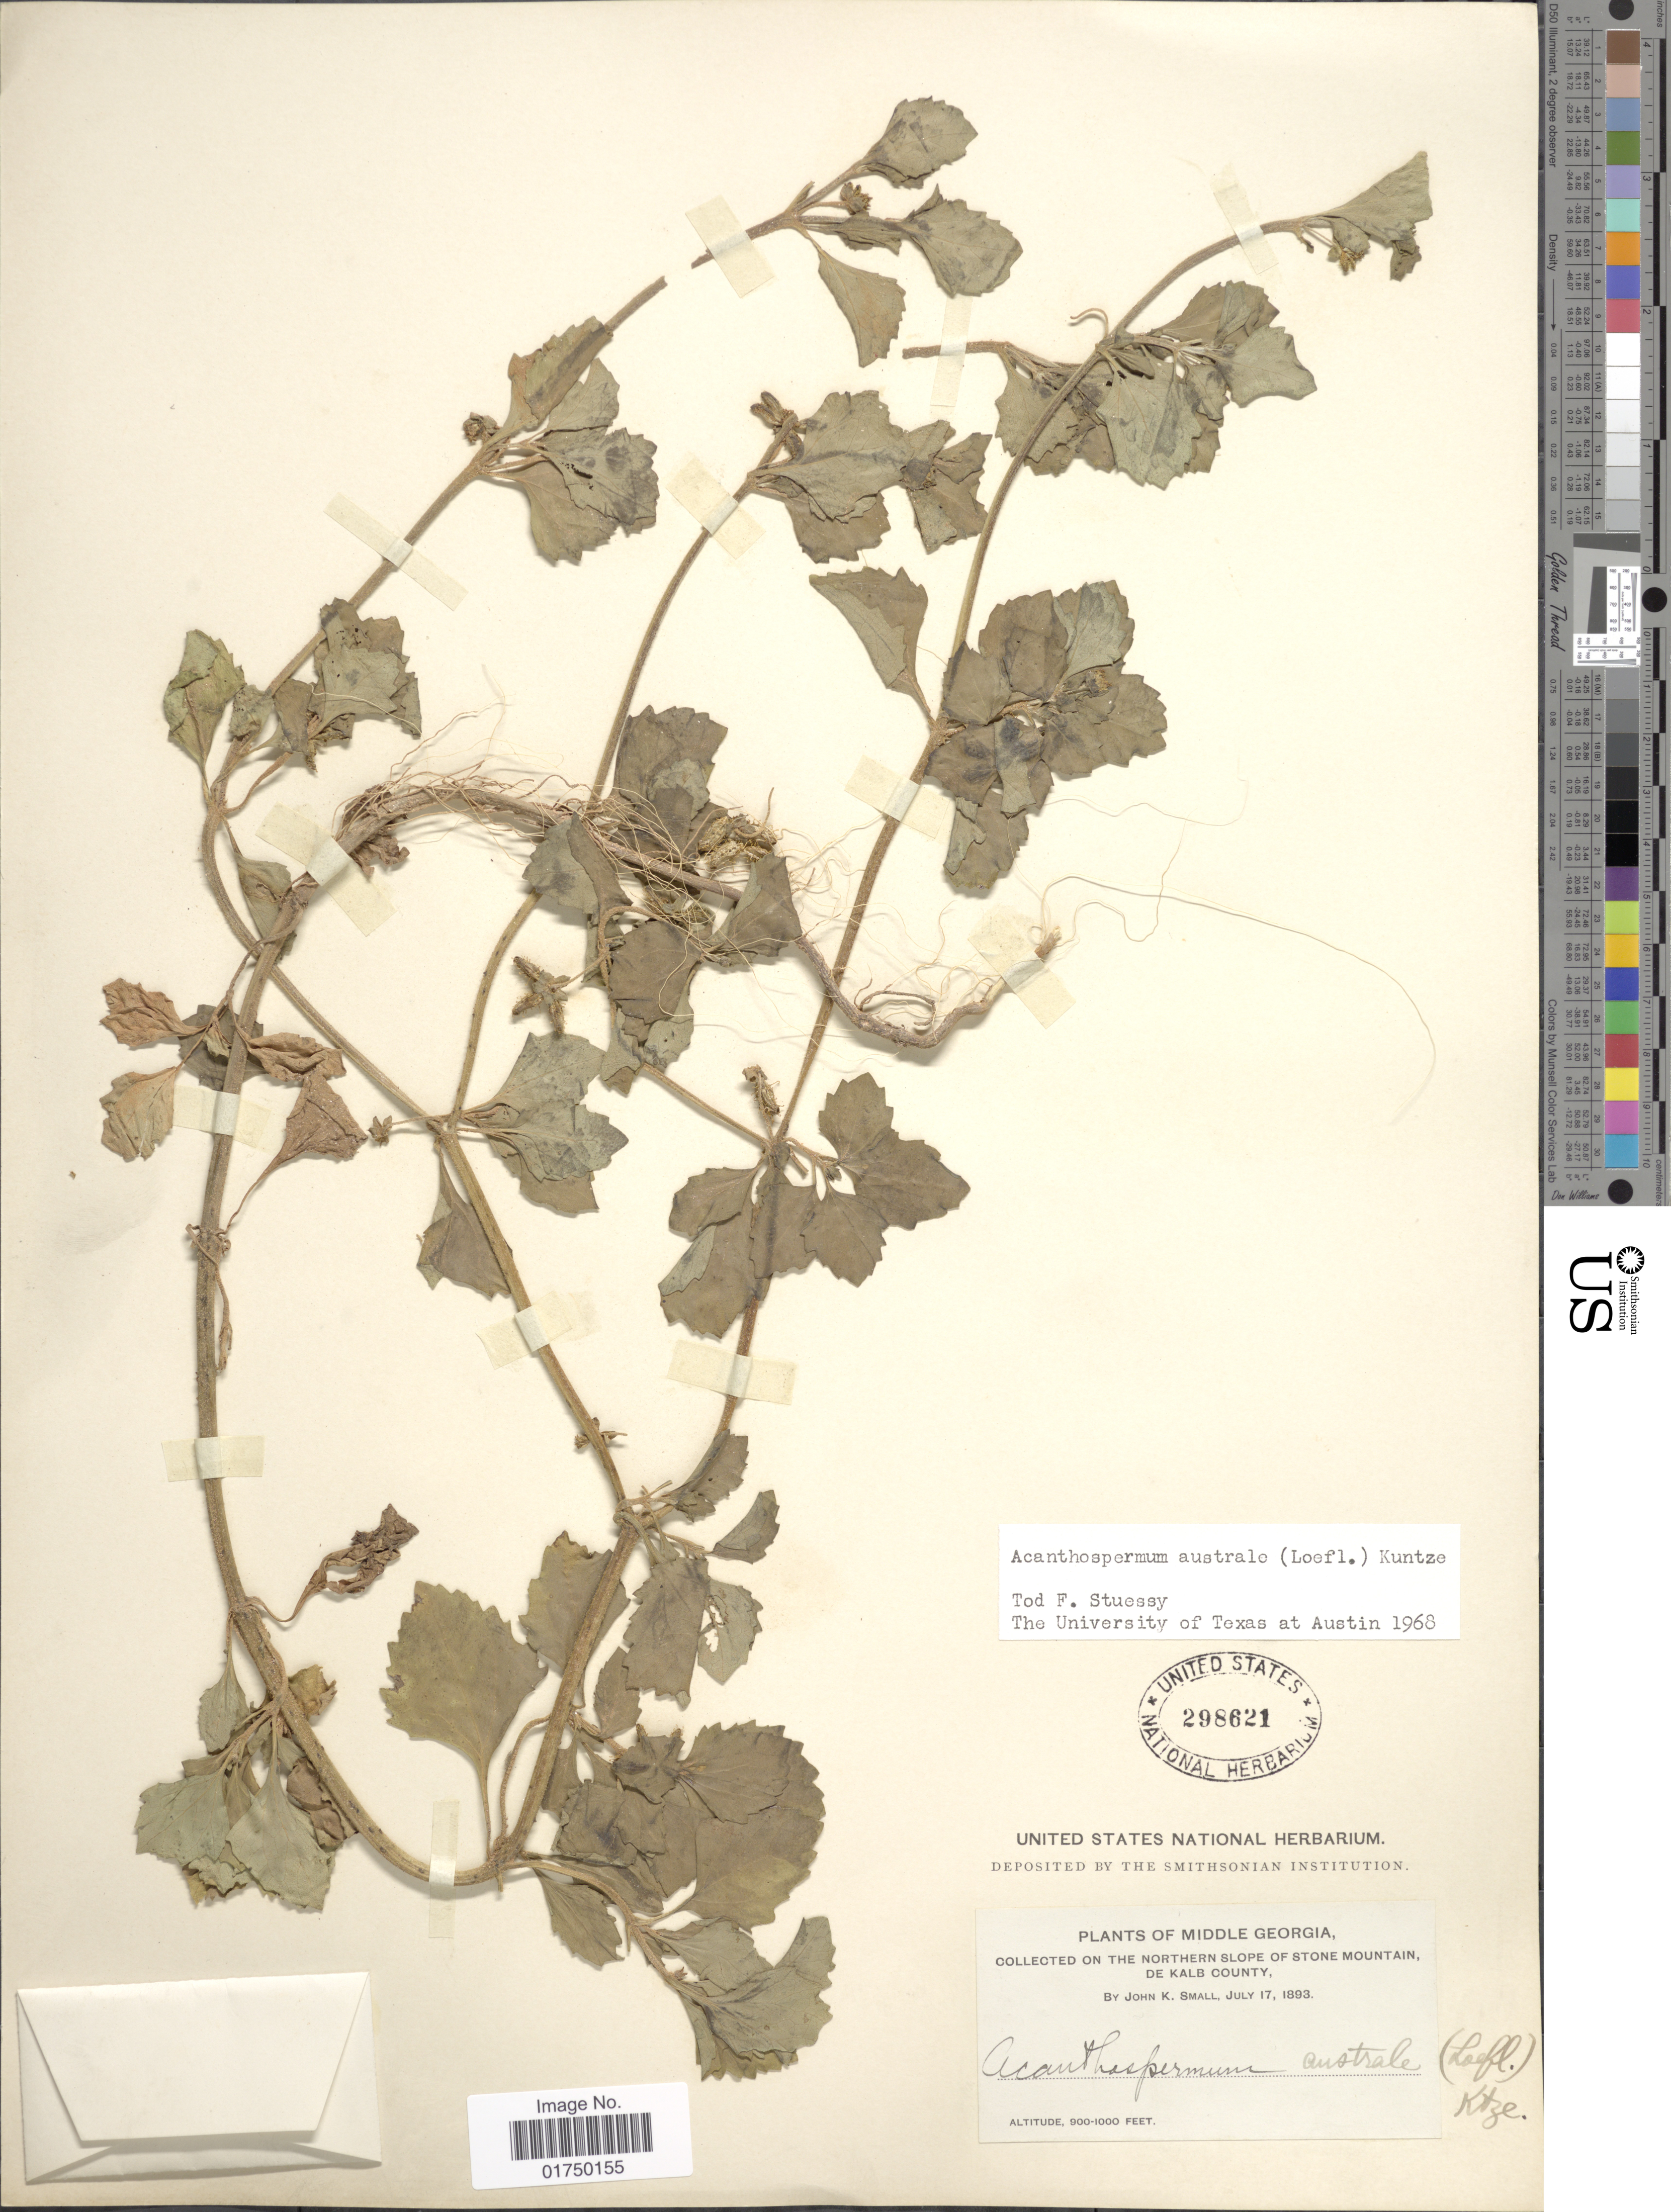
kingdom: Plantae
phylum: Tracheophyta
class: Magnoliopsida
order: Asterales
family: Asteraceae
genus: Acanthospermum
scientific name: Acanthospermum australe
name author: (Loefl.) Kuntze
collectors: J. K. Small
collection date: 1893-07-17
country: United States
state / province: Georgia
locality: Middle Georgia, on the Northern Slope of Stone Mountain, de Kalb County.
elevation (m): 274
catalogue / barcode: US 298621